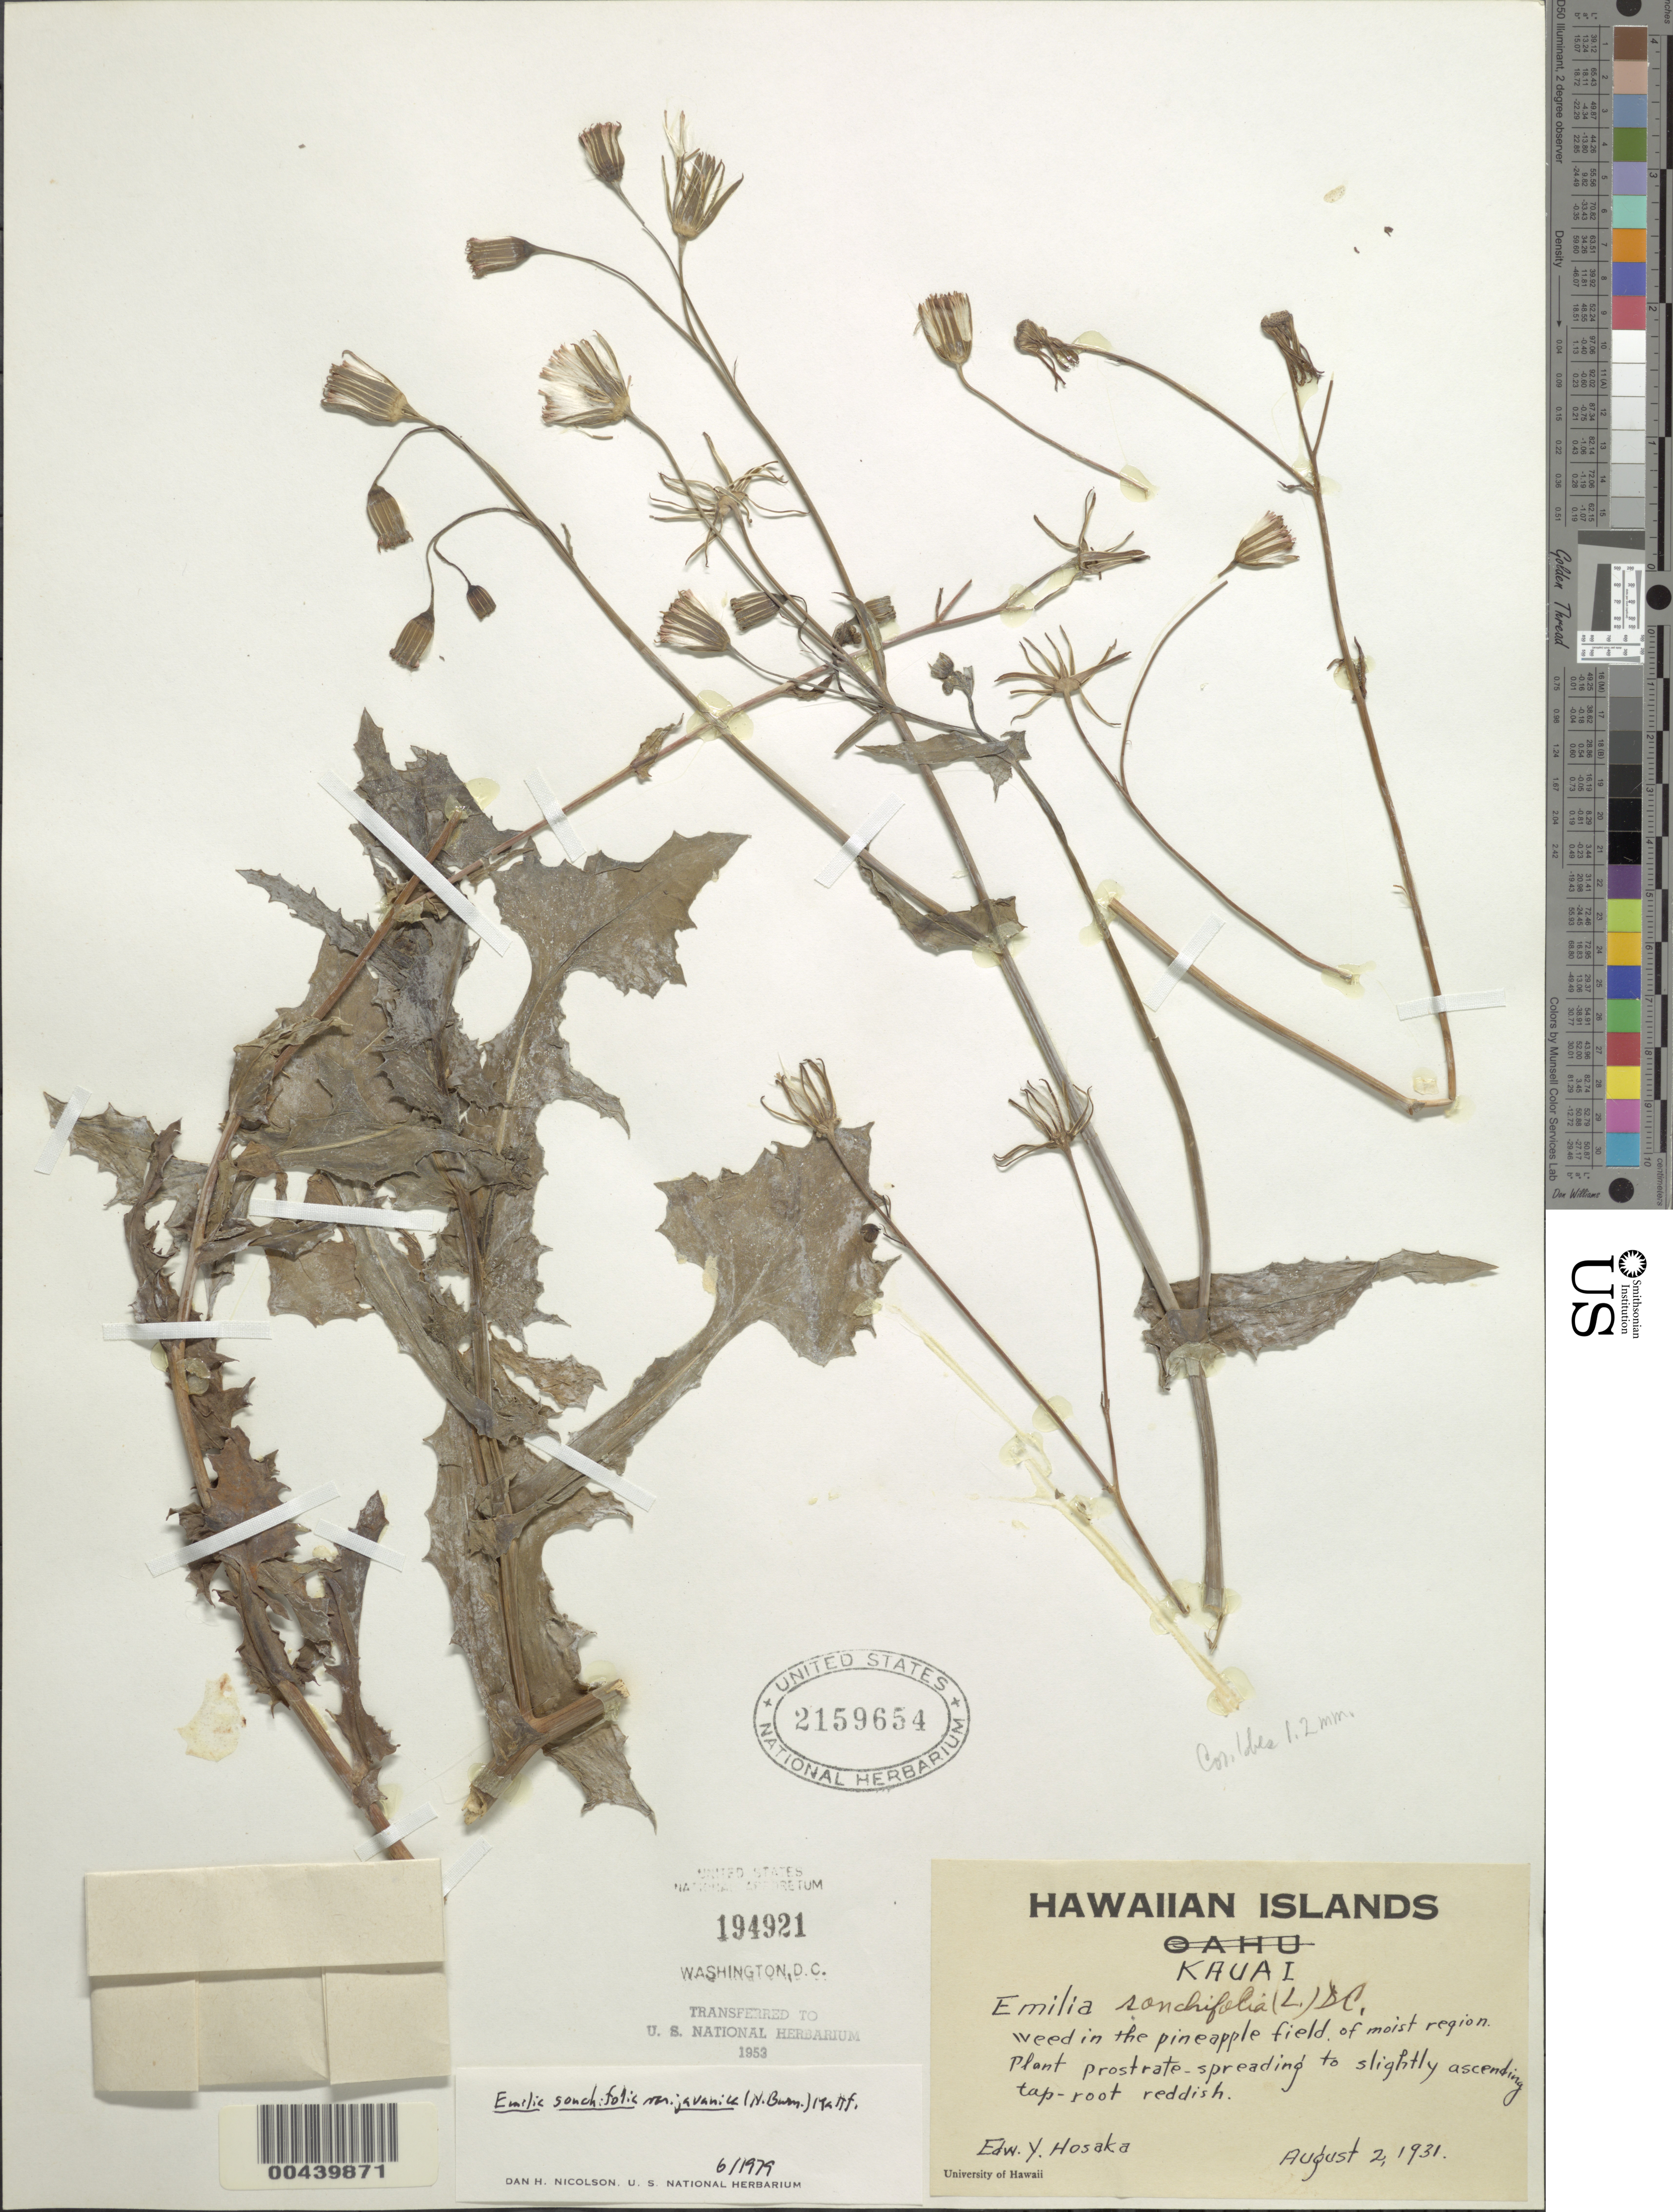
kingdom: Plantae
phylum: Tracheophyta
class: Magnoliopsida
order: Asterales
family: Asteraceae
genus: Emilia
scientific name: Emilia sonchifolia var. javanica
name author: (Burm. f.) Mattf.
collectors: E. Y. Hosaka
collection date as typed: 2 Aug 1931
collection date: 1931-08-02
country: United States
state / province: Hawaii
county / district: Kauai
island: Kaua'i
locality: weed in the pineapple field of moist region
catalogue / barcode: US 2159654